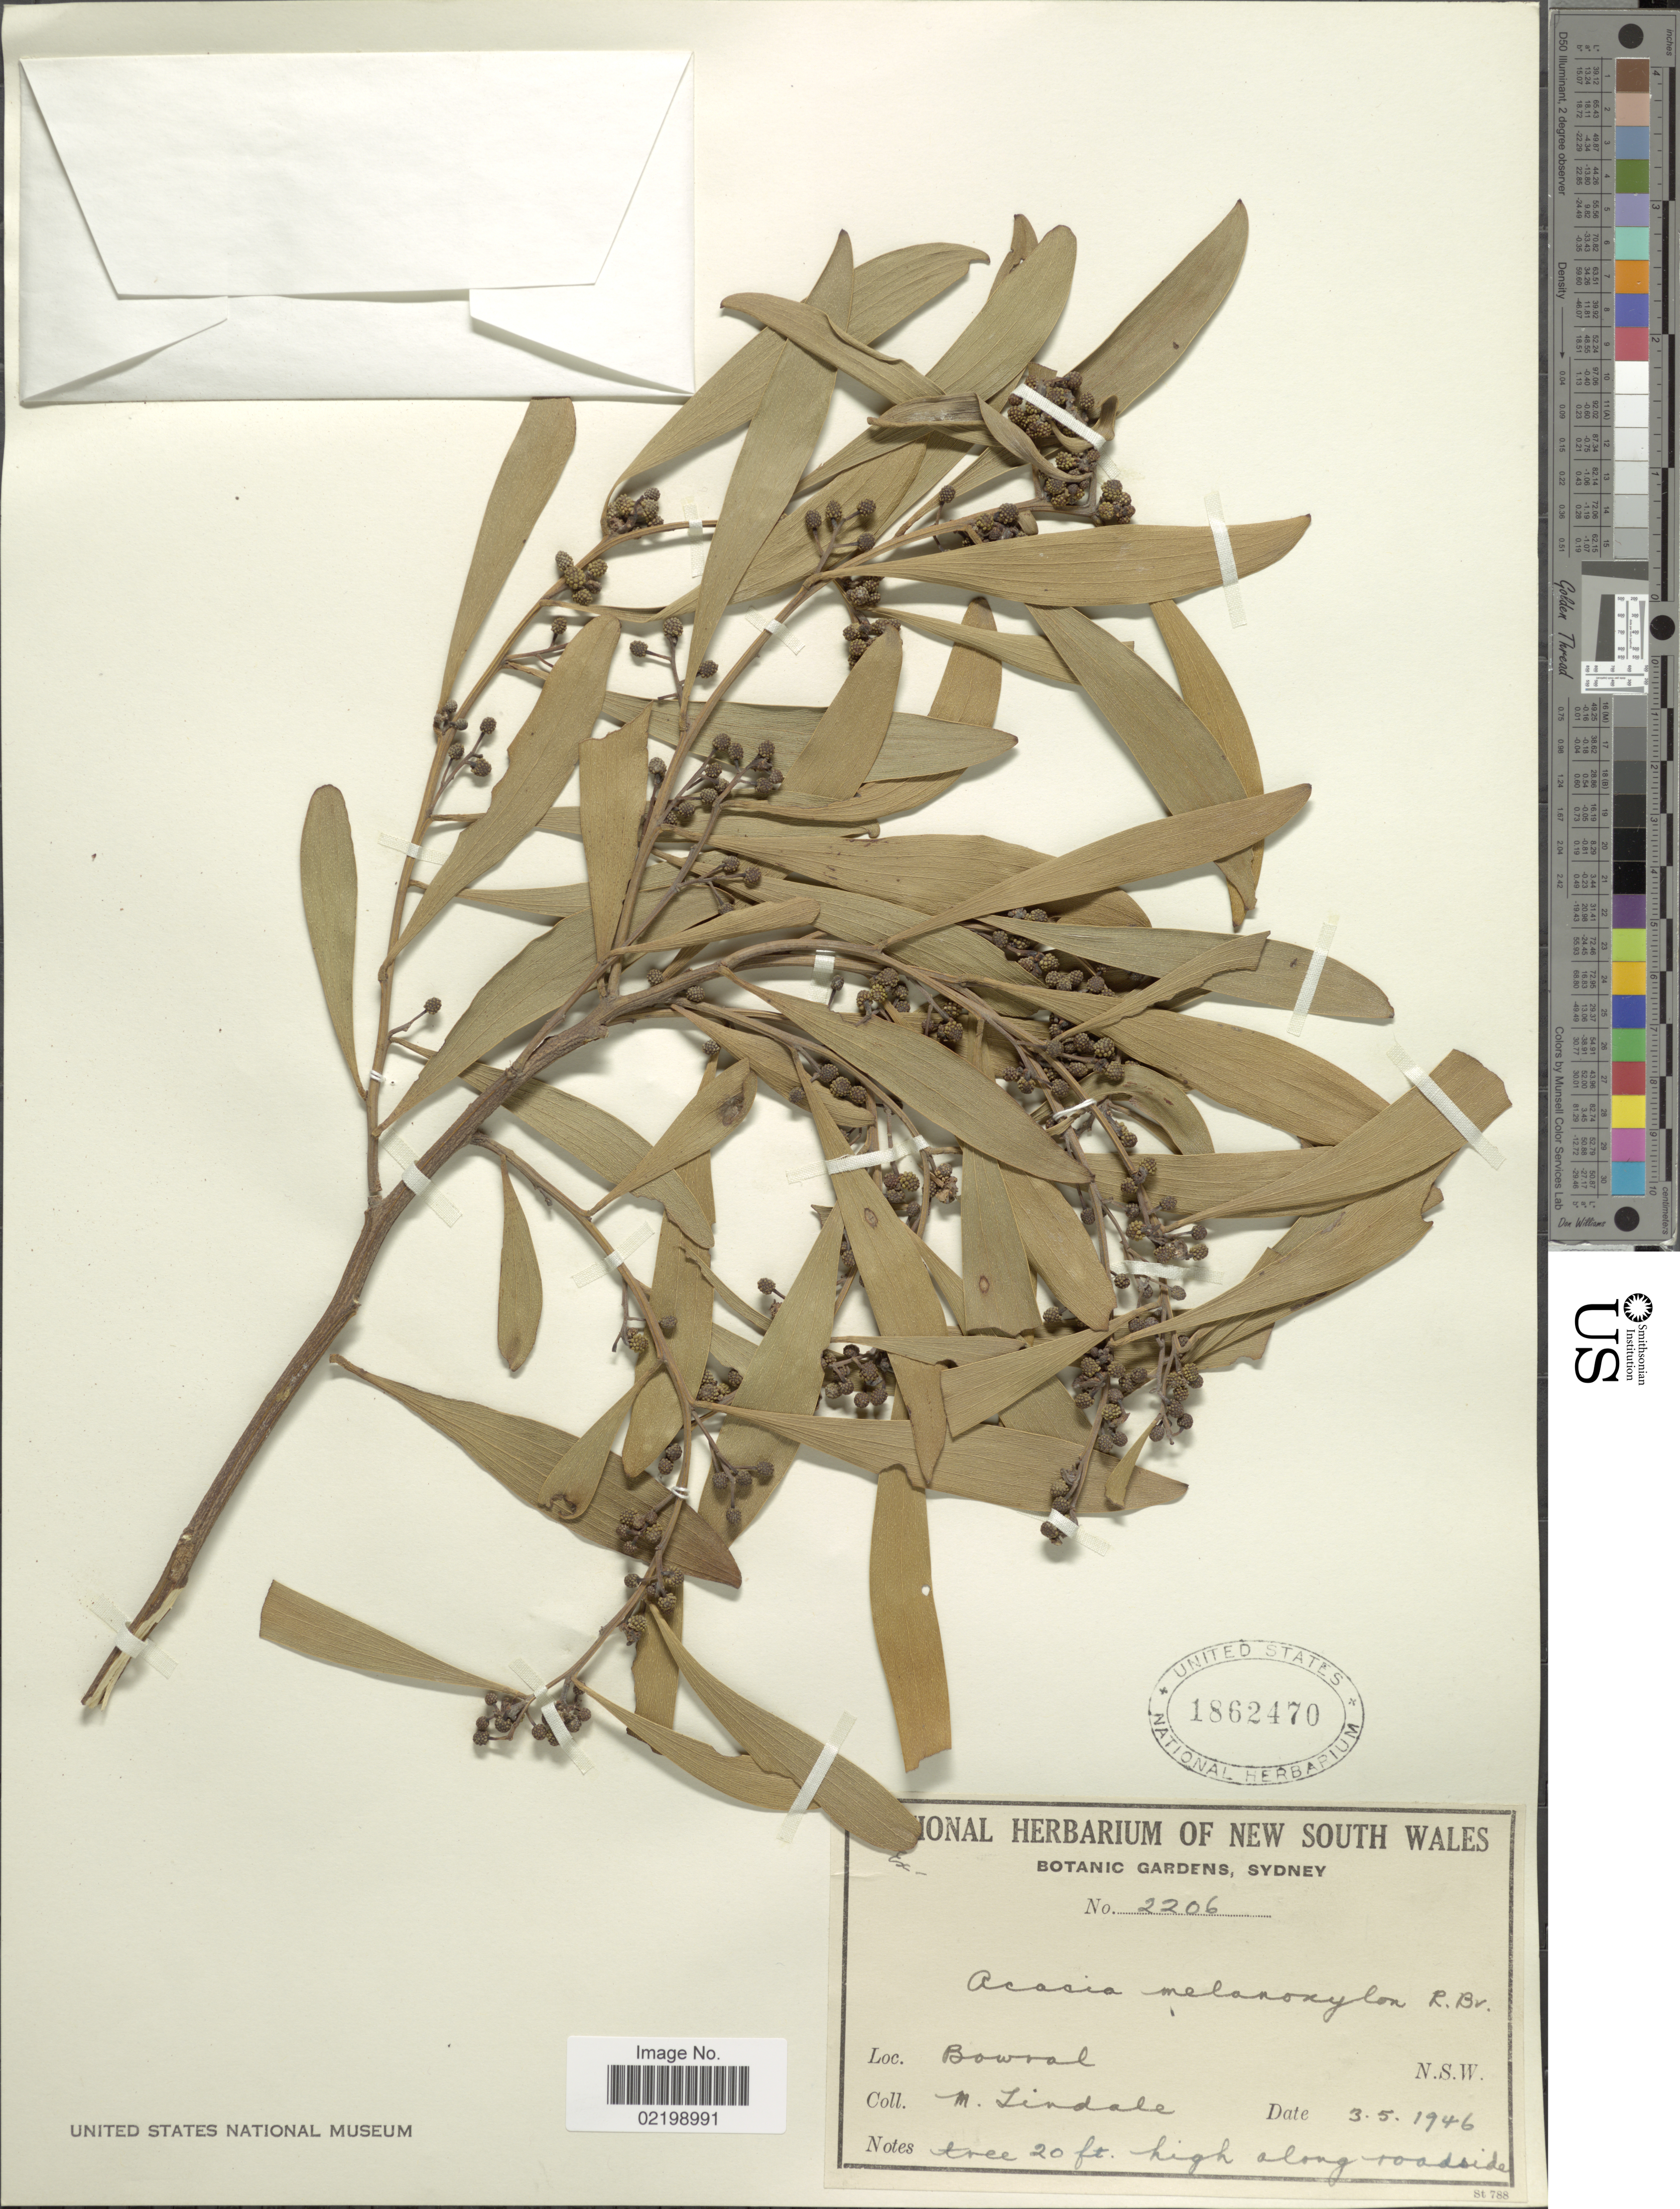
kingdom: Plantae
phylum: Tracheophyta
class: Magnoliopsida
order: Fabales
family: Fabaceae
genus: Acacia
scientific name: Acacia melanoxylon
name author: R. Br.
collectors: M. D. Tindale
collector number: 2206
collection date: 1946-05-03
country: Australia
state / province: New South Wales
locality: Bowral, N.S.W.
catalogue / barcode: US 1862470